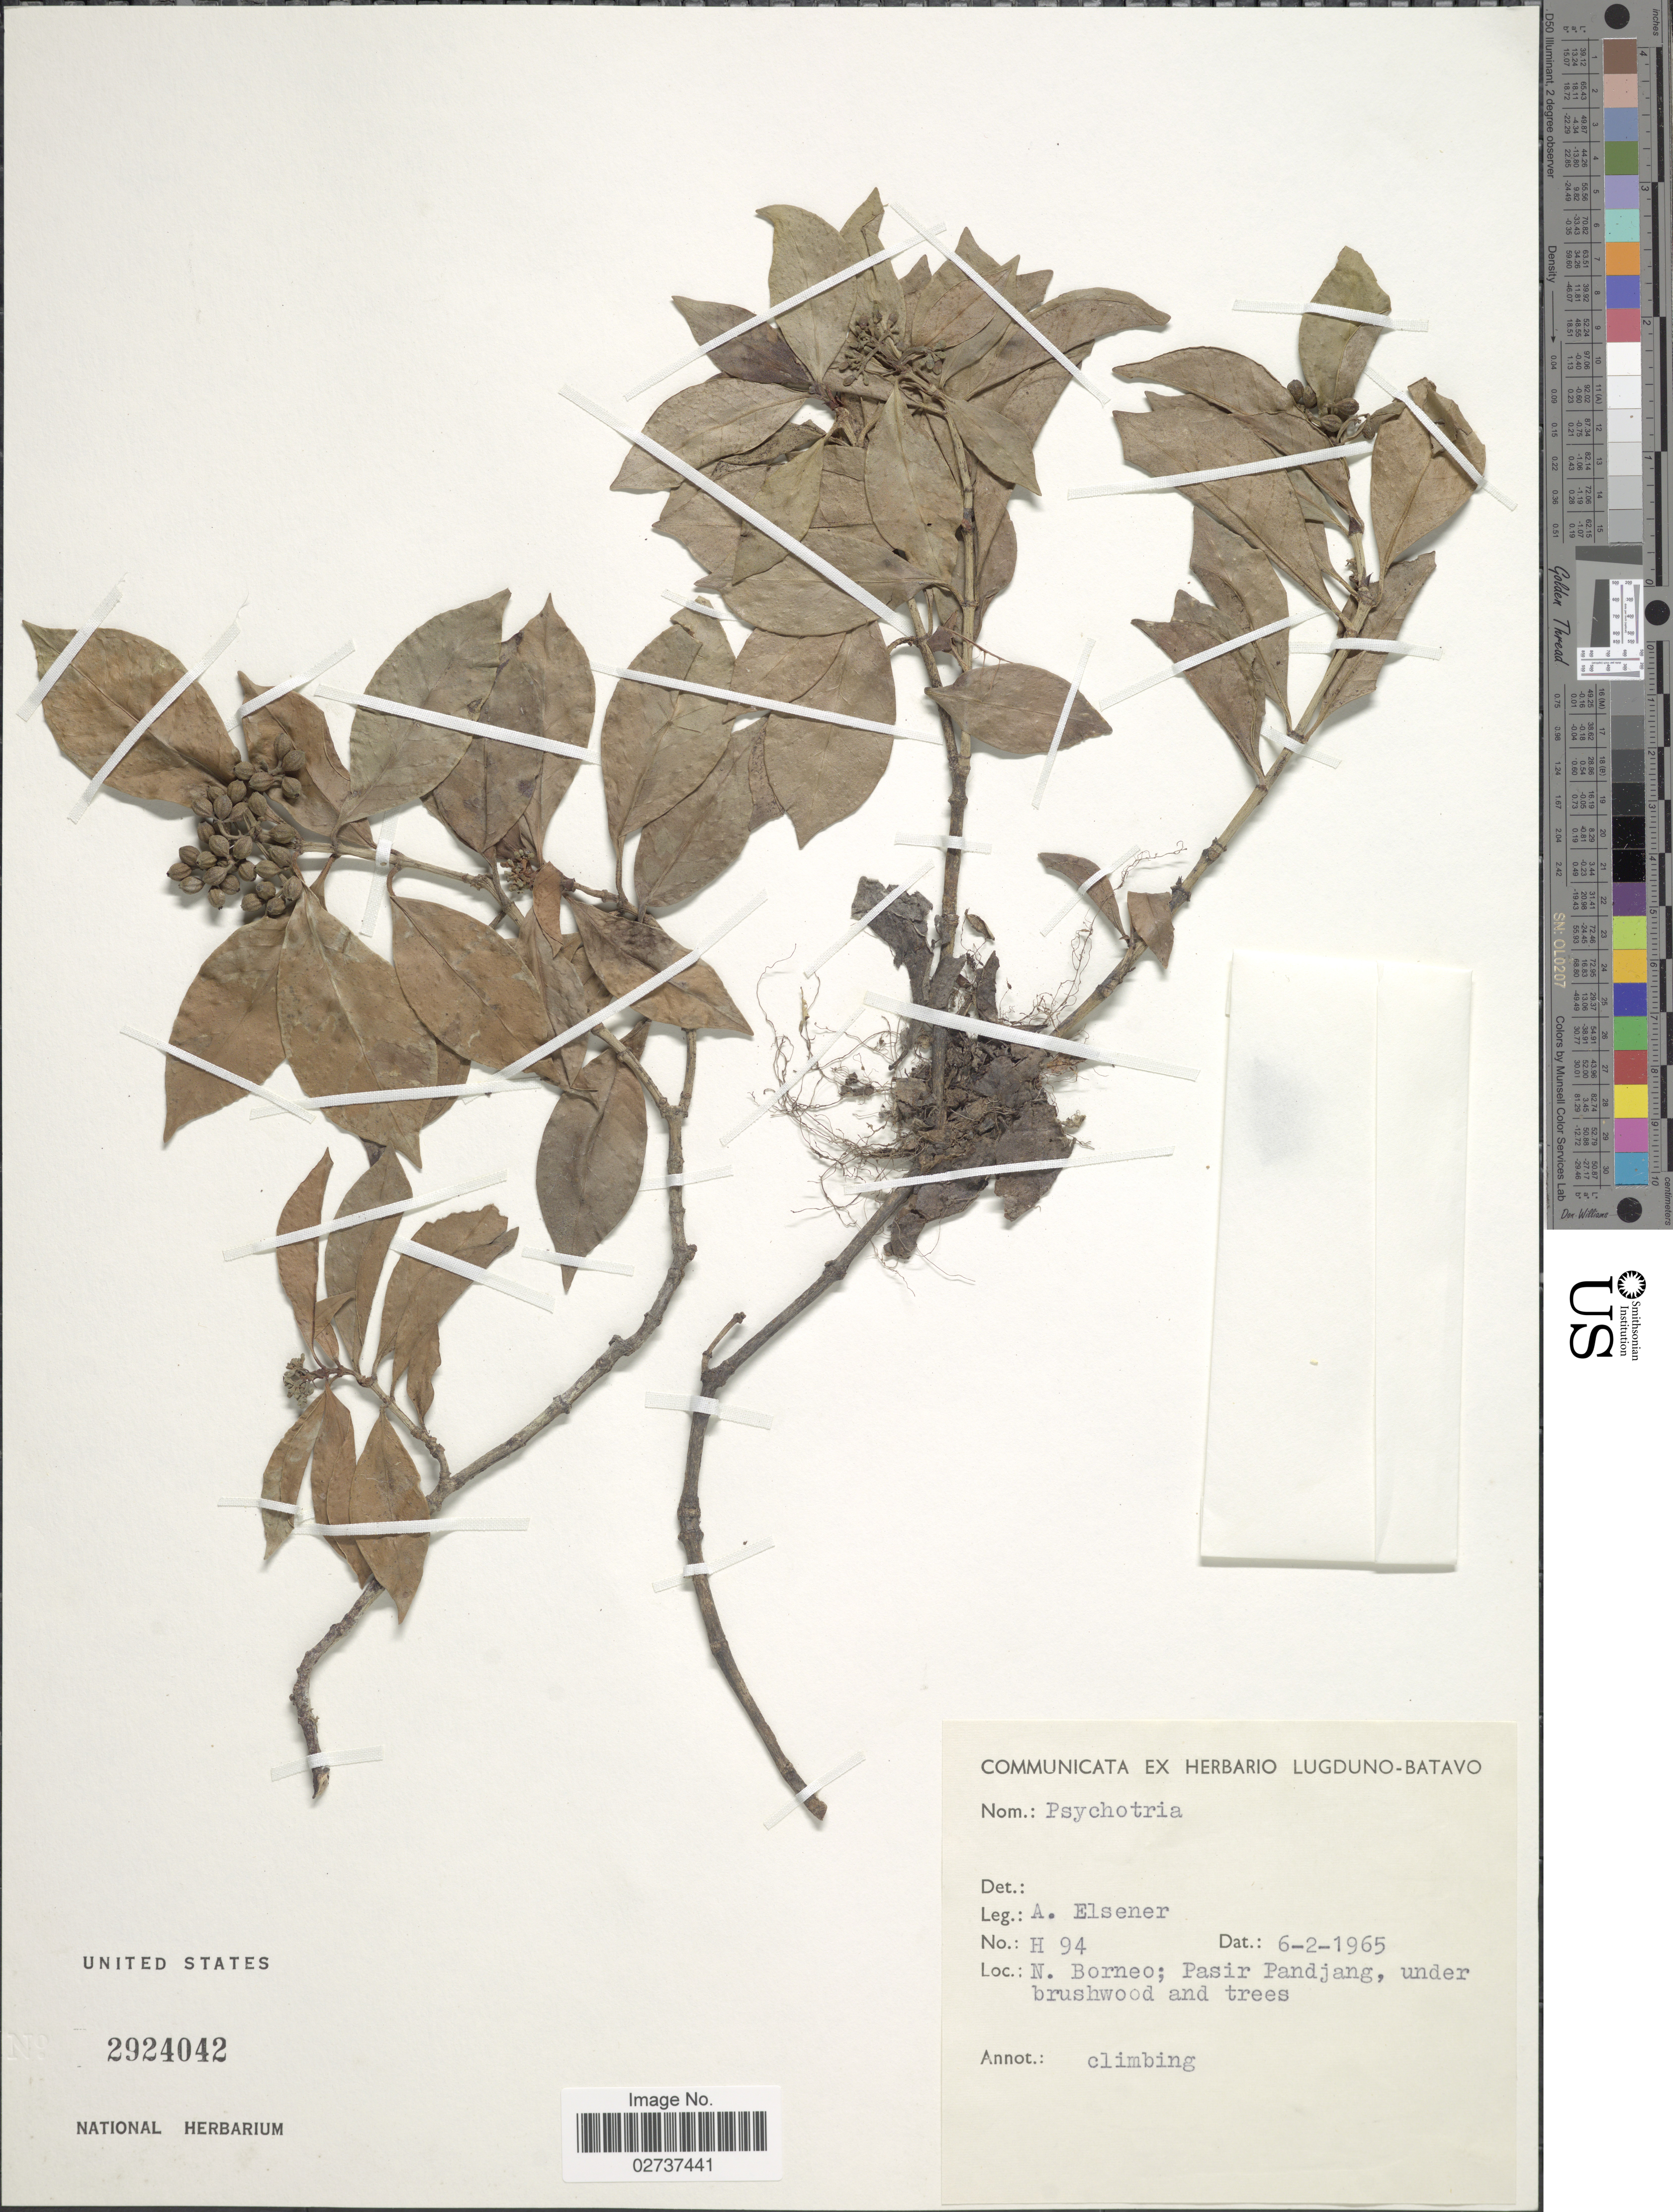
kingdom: Plantae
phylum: Tracheophyta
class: Magnoliopsida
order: Gentianales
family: Rubiaceae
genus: Psychotria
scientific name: Psychotria sp.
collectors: A. Elsener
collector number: H 94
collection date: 1965-02-06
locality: N. Borneo; Pasir Pandjang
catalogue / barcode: US 2924042